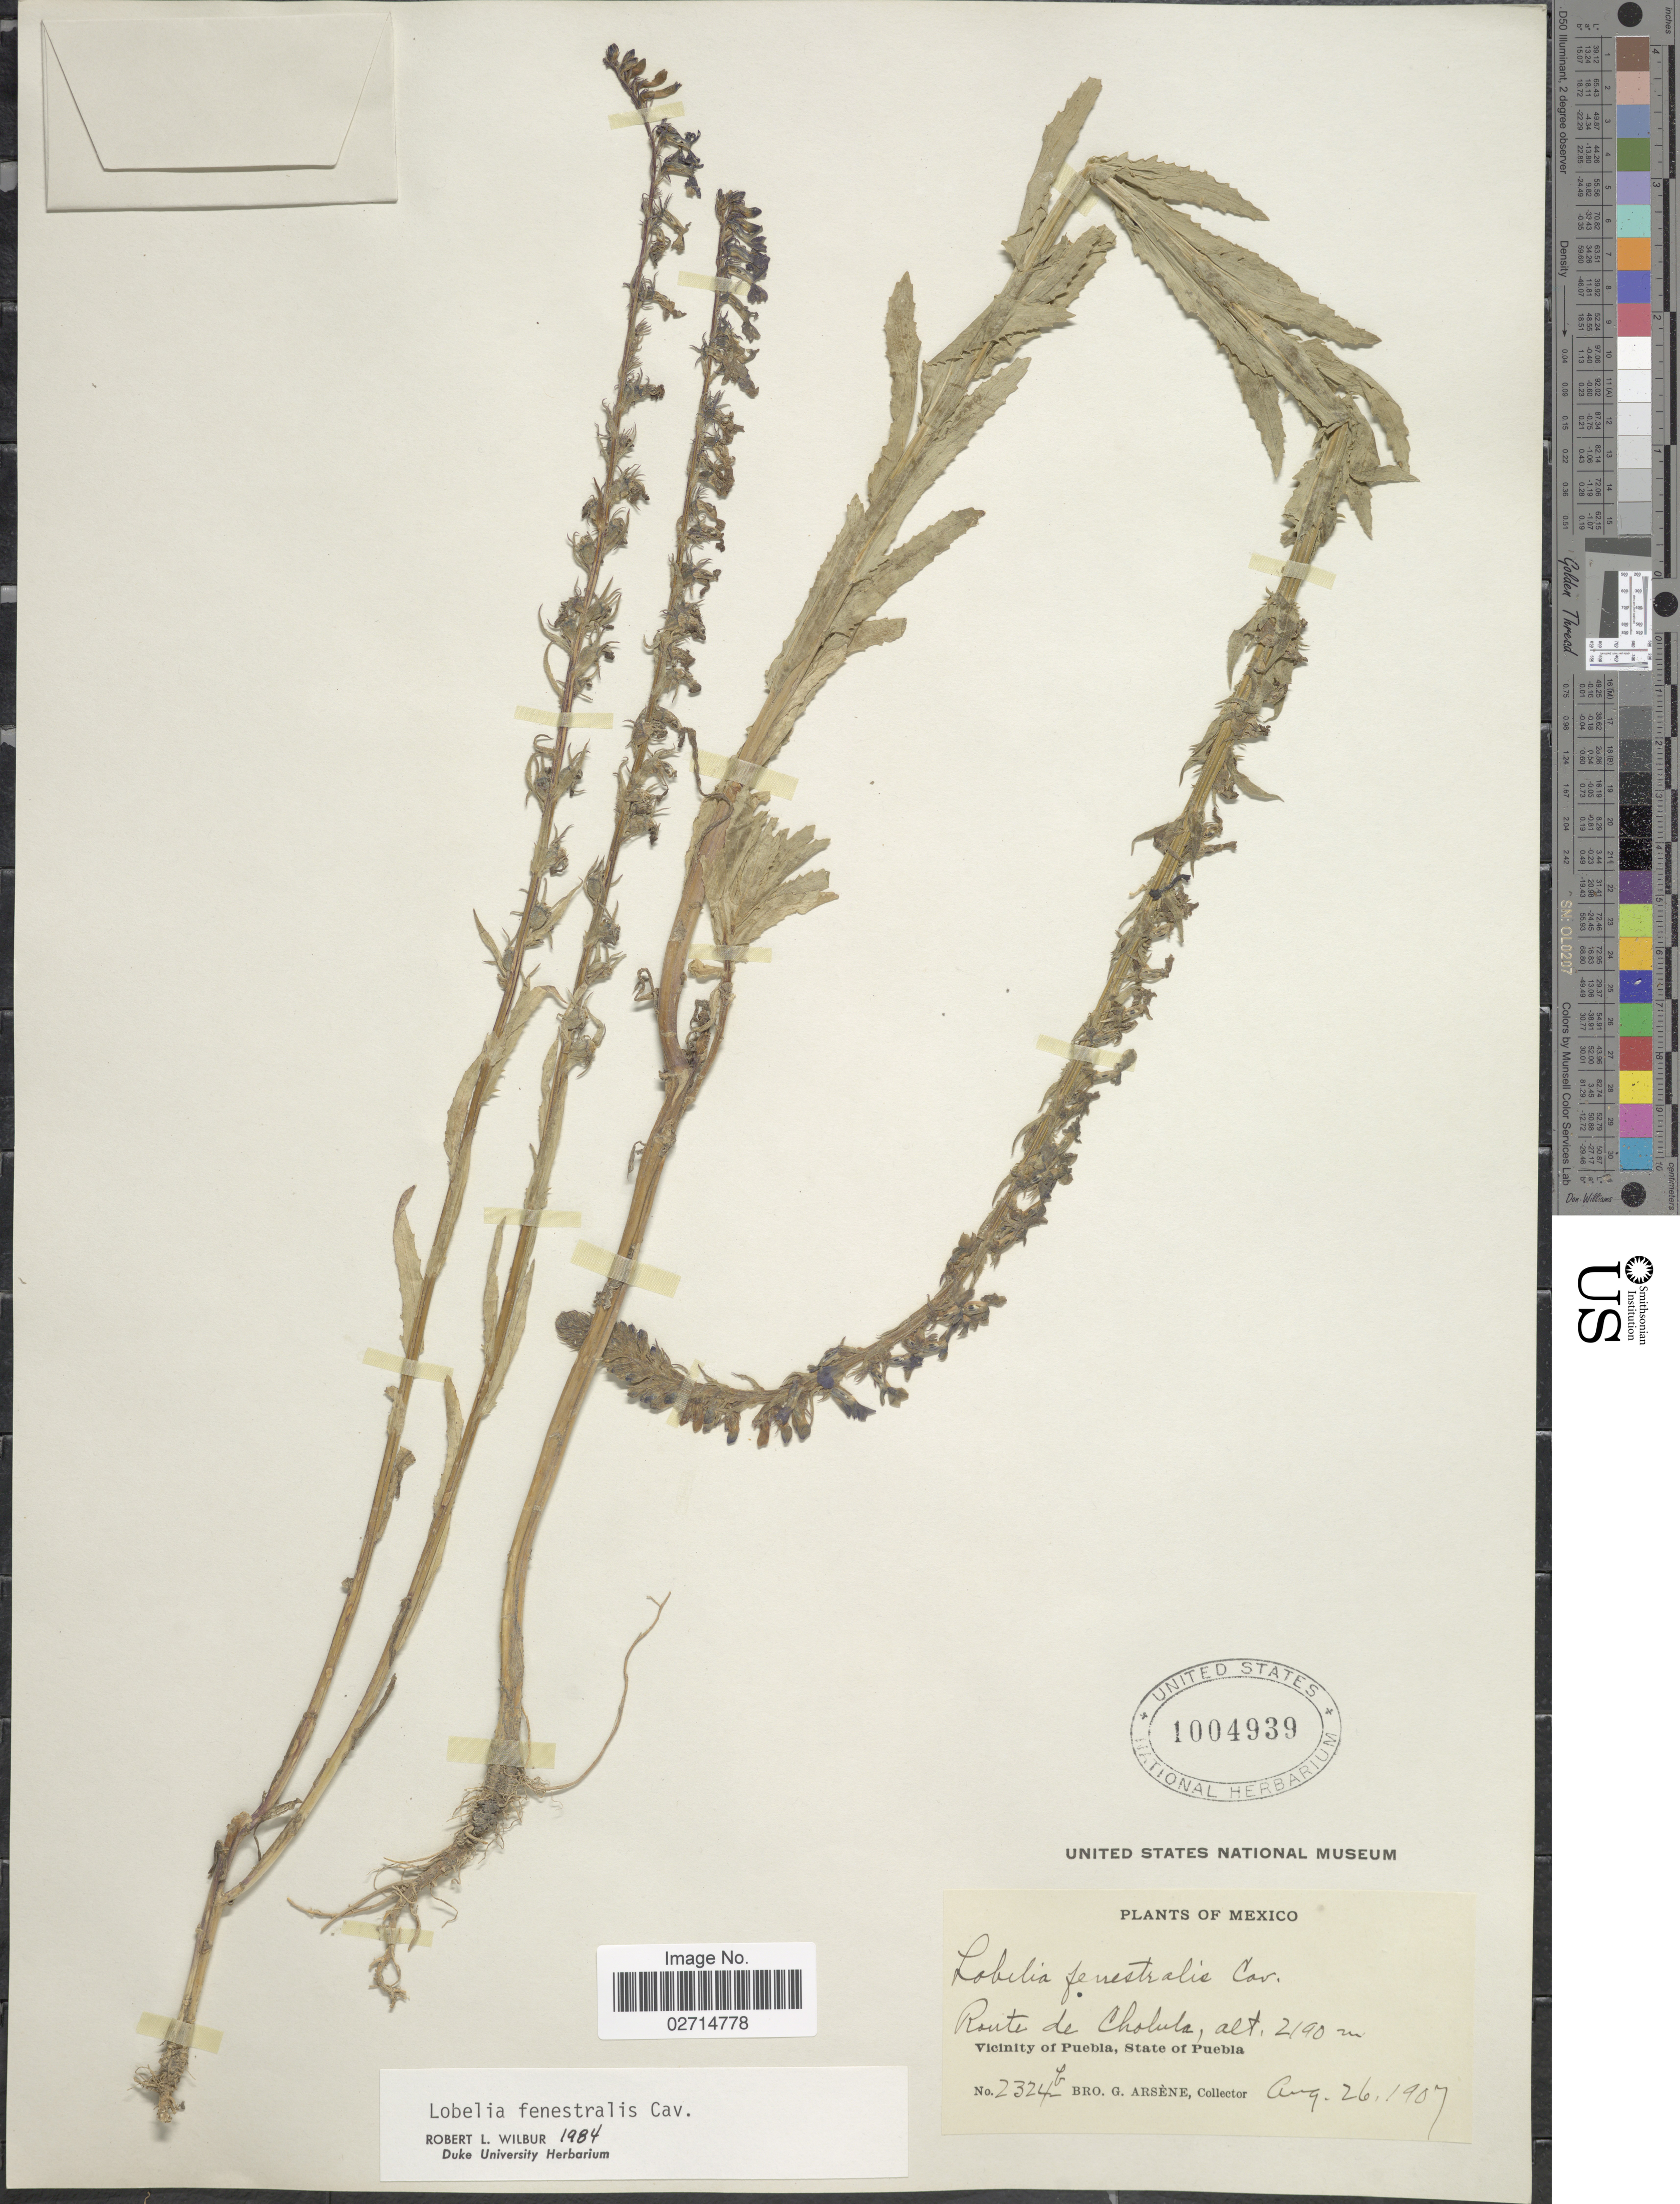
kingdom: Plantae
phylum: Tracheophyta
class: Magnoliopsida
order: Asterales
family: Campanulaceae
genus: Lobelia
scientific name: Lobelia fenestralis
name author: Cav.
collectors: Bro. G. Arsène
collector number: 2324b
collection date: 1907-08-26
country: Mexico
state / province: Puebla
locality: Route de Cholula. Vicinity of Puebla.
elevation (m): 2190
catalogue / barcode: US 1004939